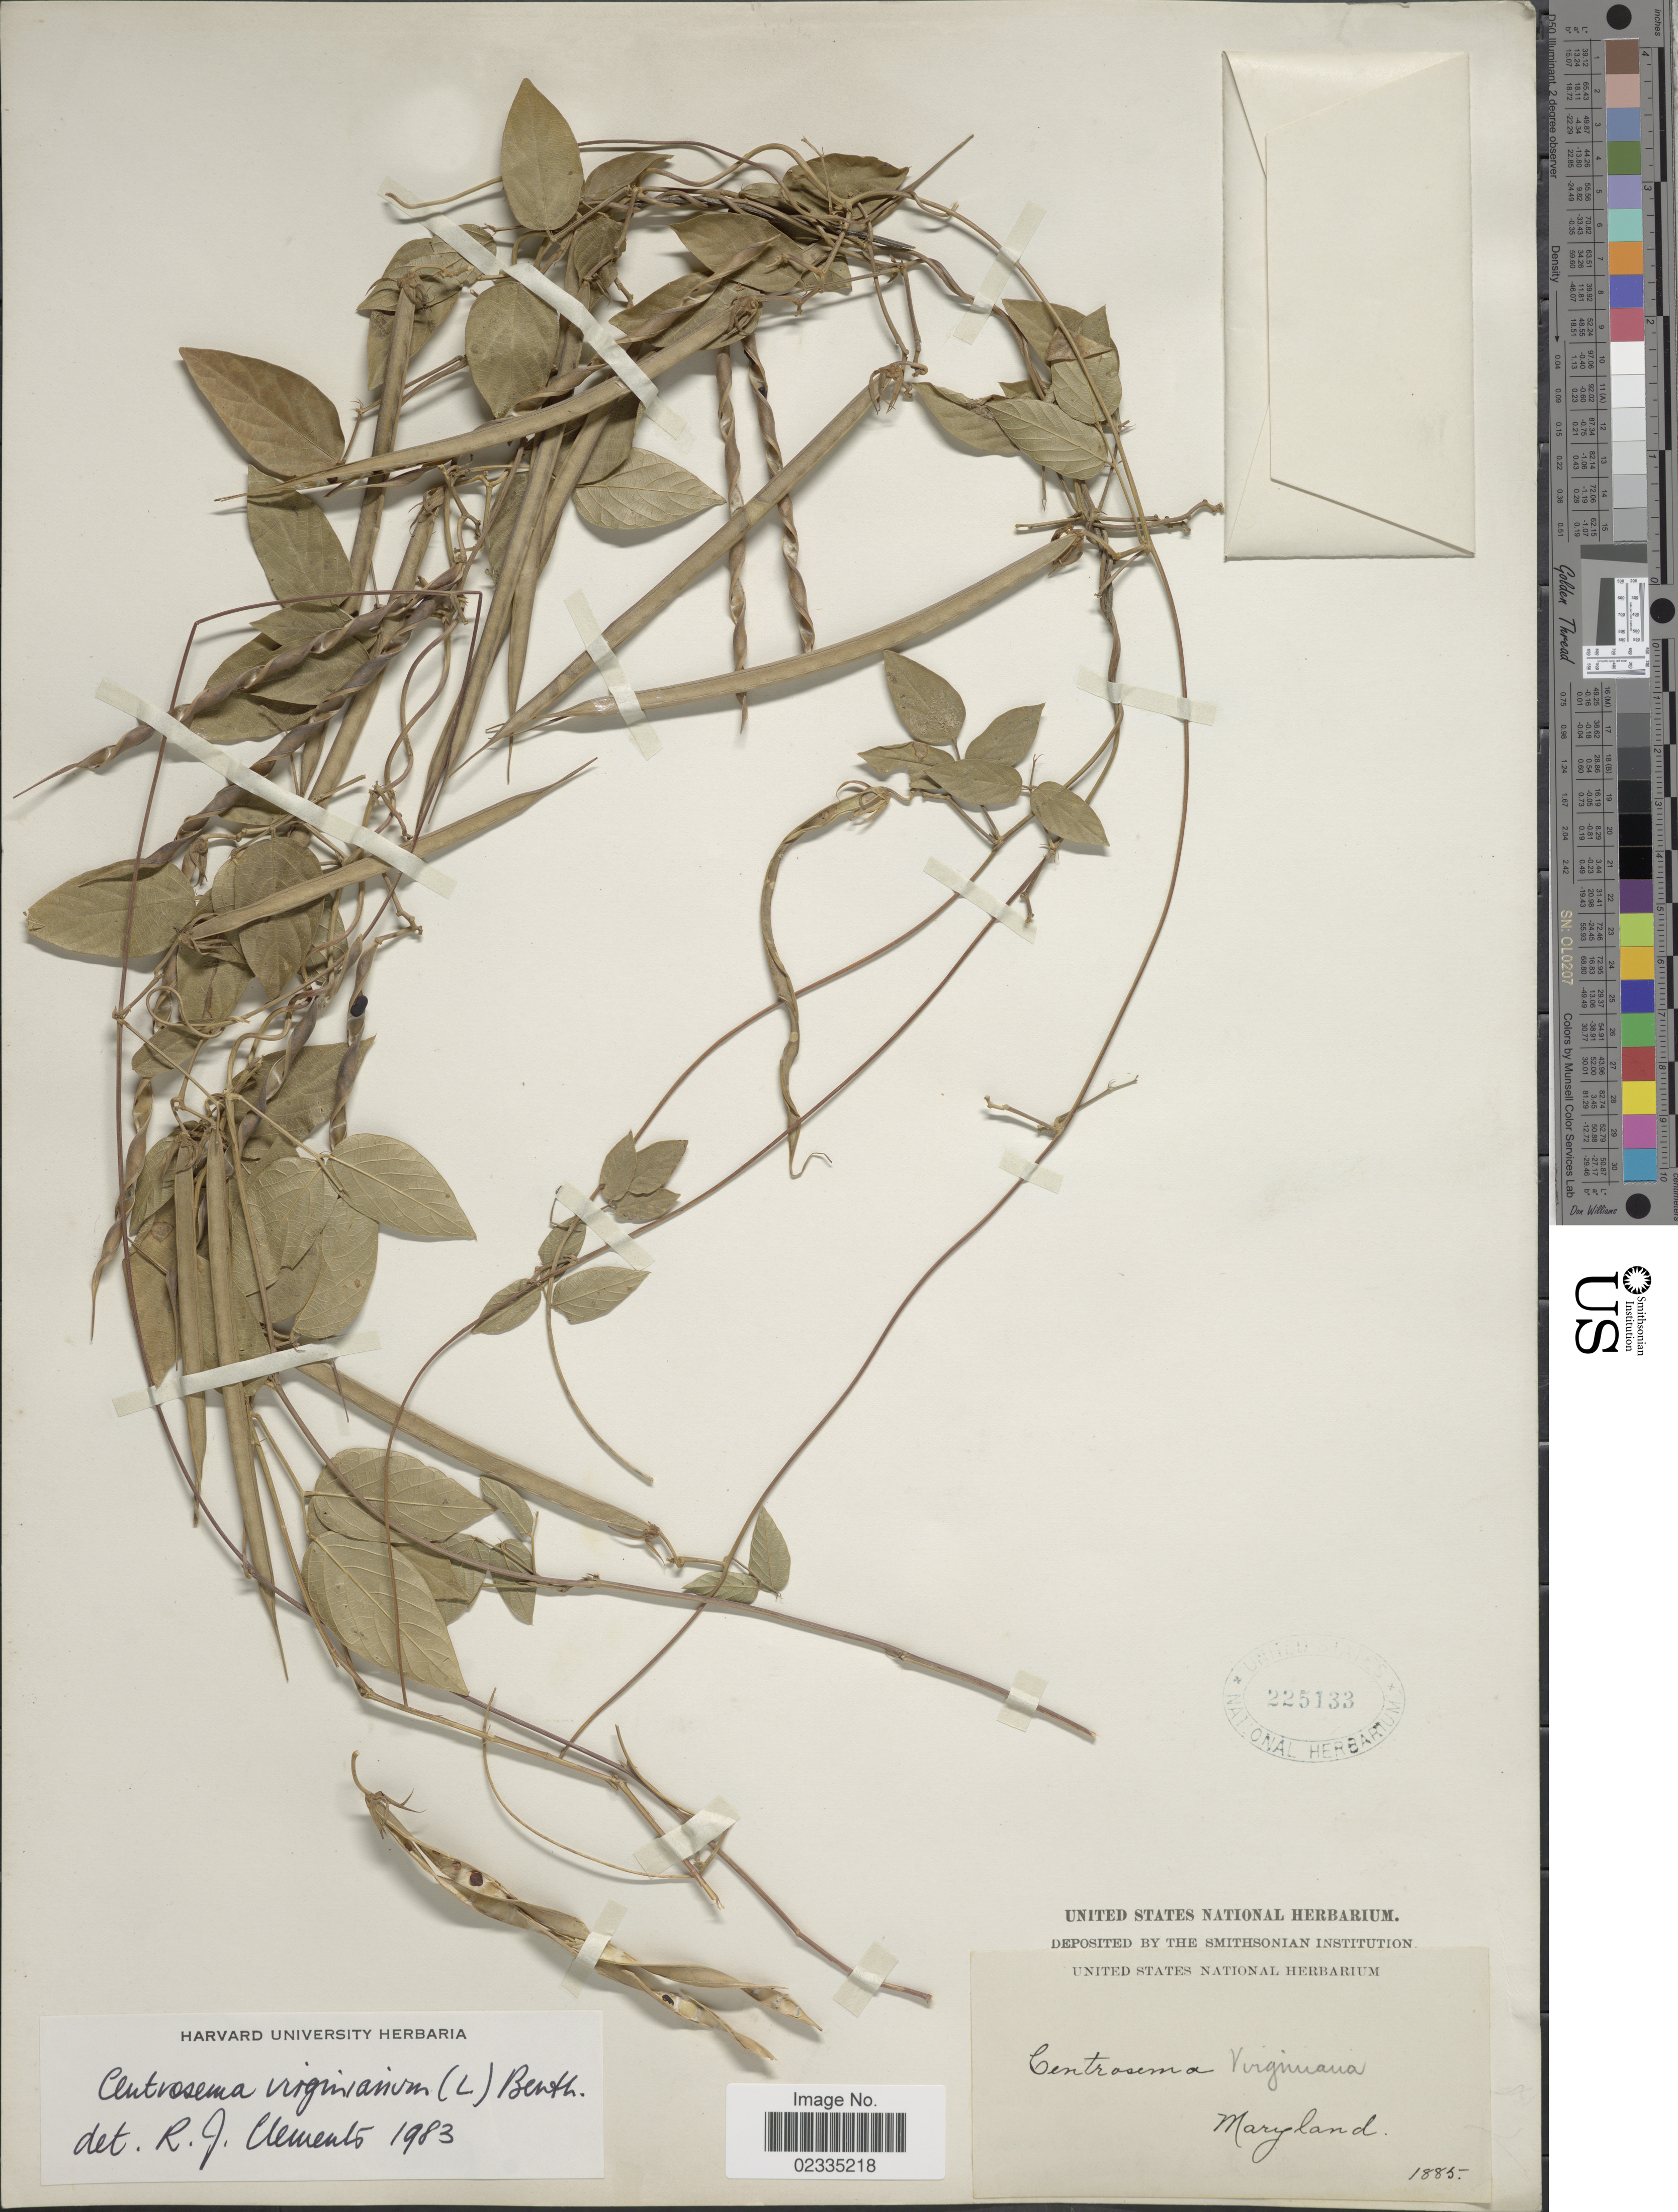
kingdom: Plantae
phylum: Tracheophyta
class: Magnoliopsida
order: Fabales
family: Fabaceae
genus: Centrosema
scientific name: Centrosema virginianum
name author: (L.) Benth.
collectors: ex herb. United States National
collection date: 1885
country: United States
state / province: Maryland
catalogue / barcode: US 225133